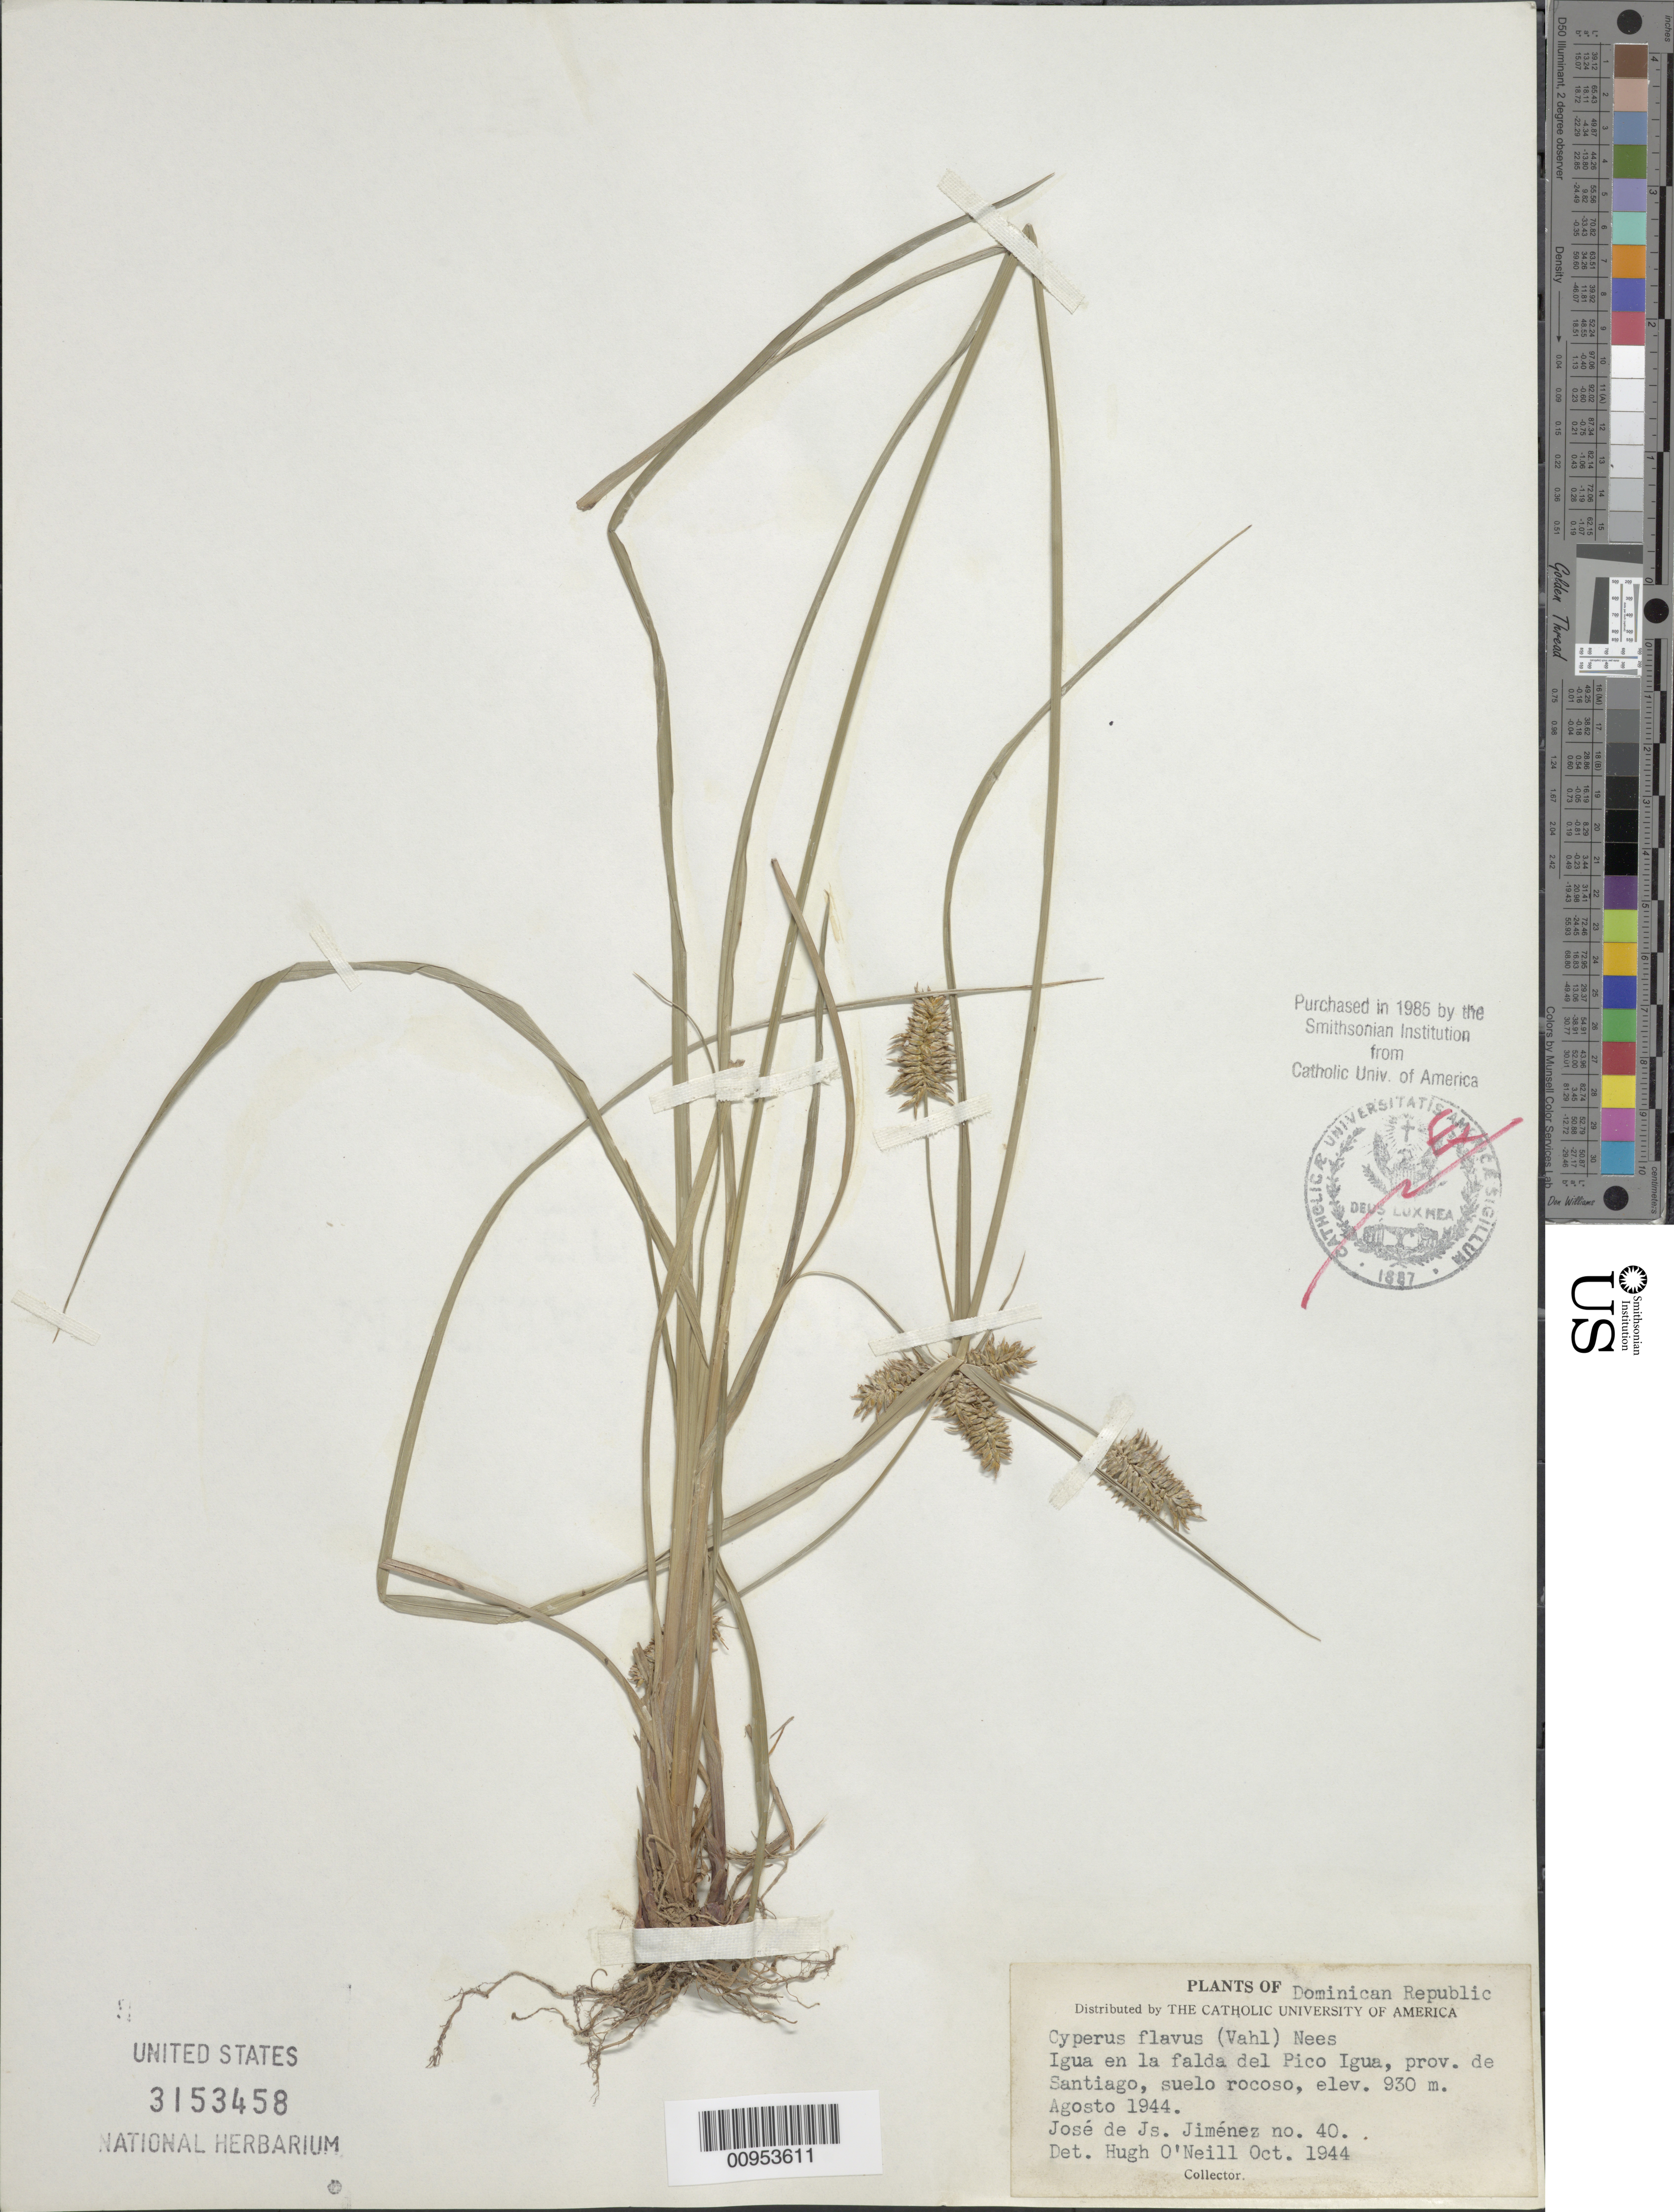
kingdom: Plantae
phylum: Tracheophyta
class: Liliopsida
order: Poales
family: Cyperaceae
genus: Cyperus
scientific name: Cyperus aggregatus var. aggregatus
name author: (Willd.) Endl.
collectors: J. J. Jiménez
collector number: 40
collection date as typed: Aug 1944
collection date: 1944-08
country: Dominican Republic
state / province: Santiago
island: Hispaniola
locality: Igua en la falda del Pico Igua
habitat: Suelo rocoso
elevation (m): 930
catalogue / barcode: US 3153458